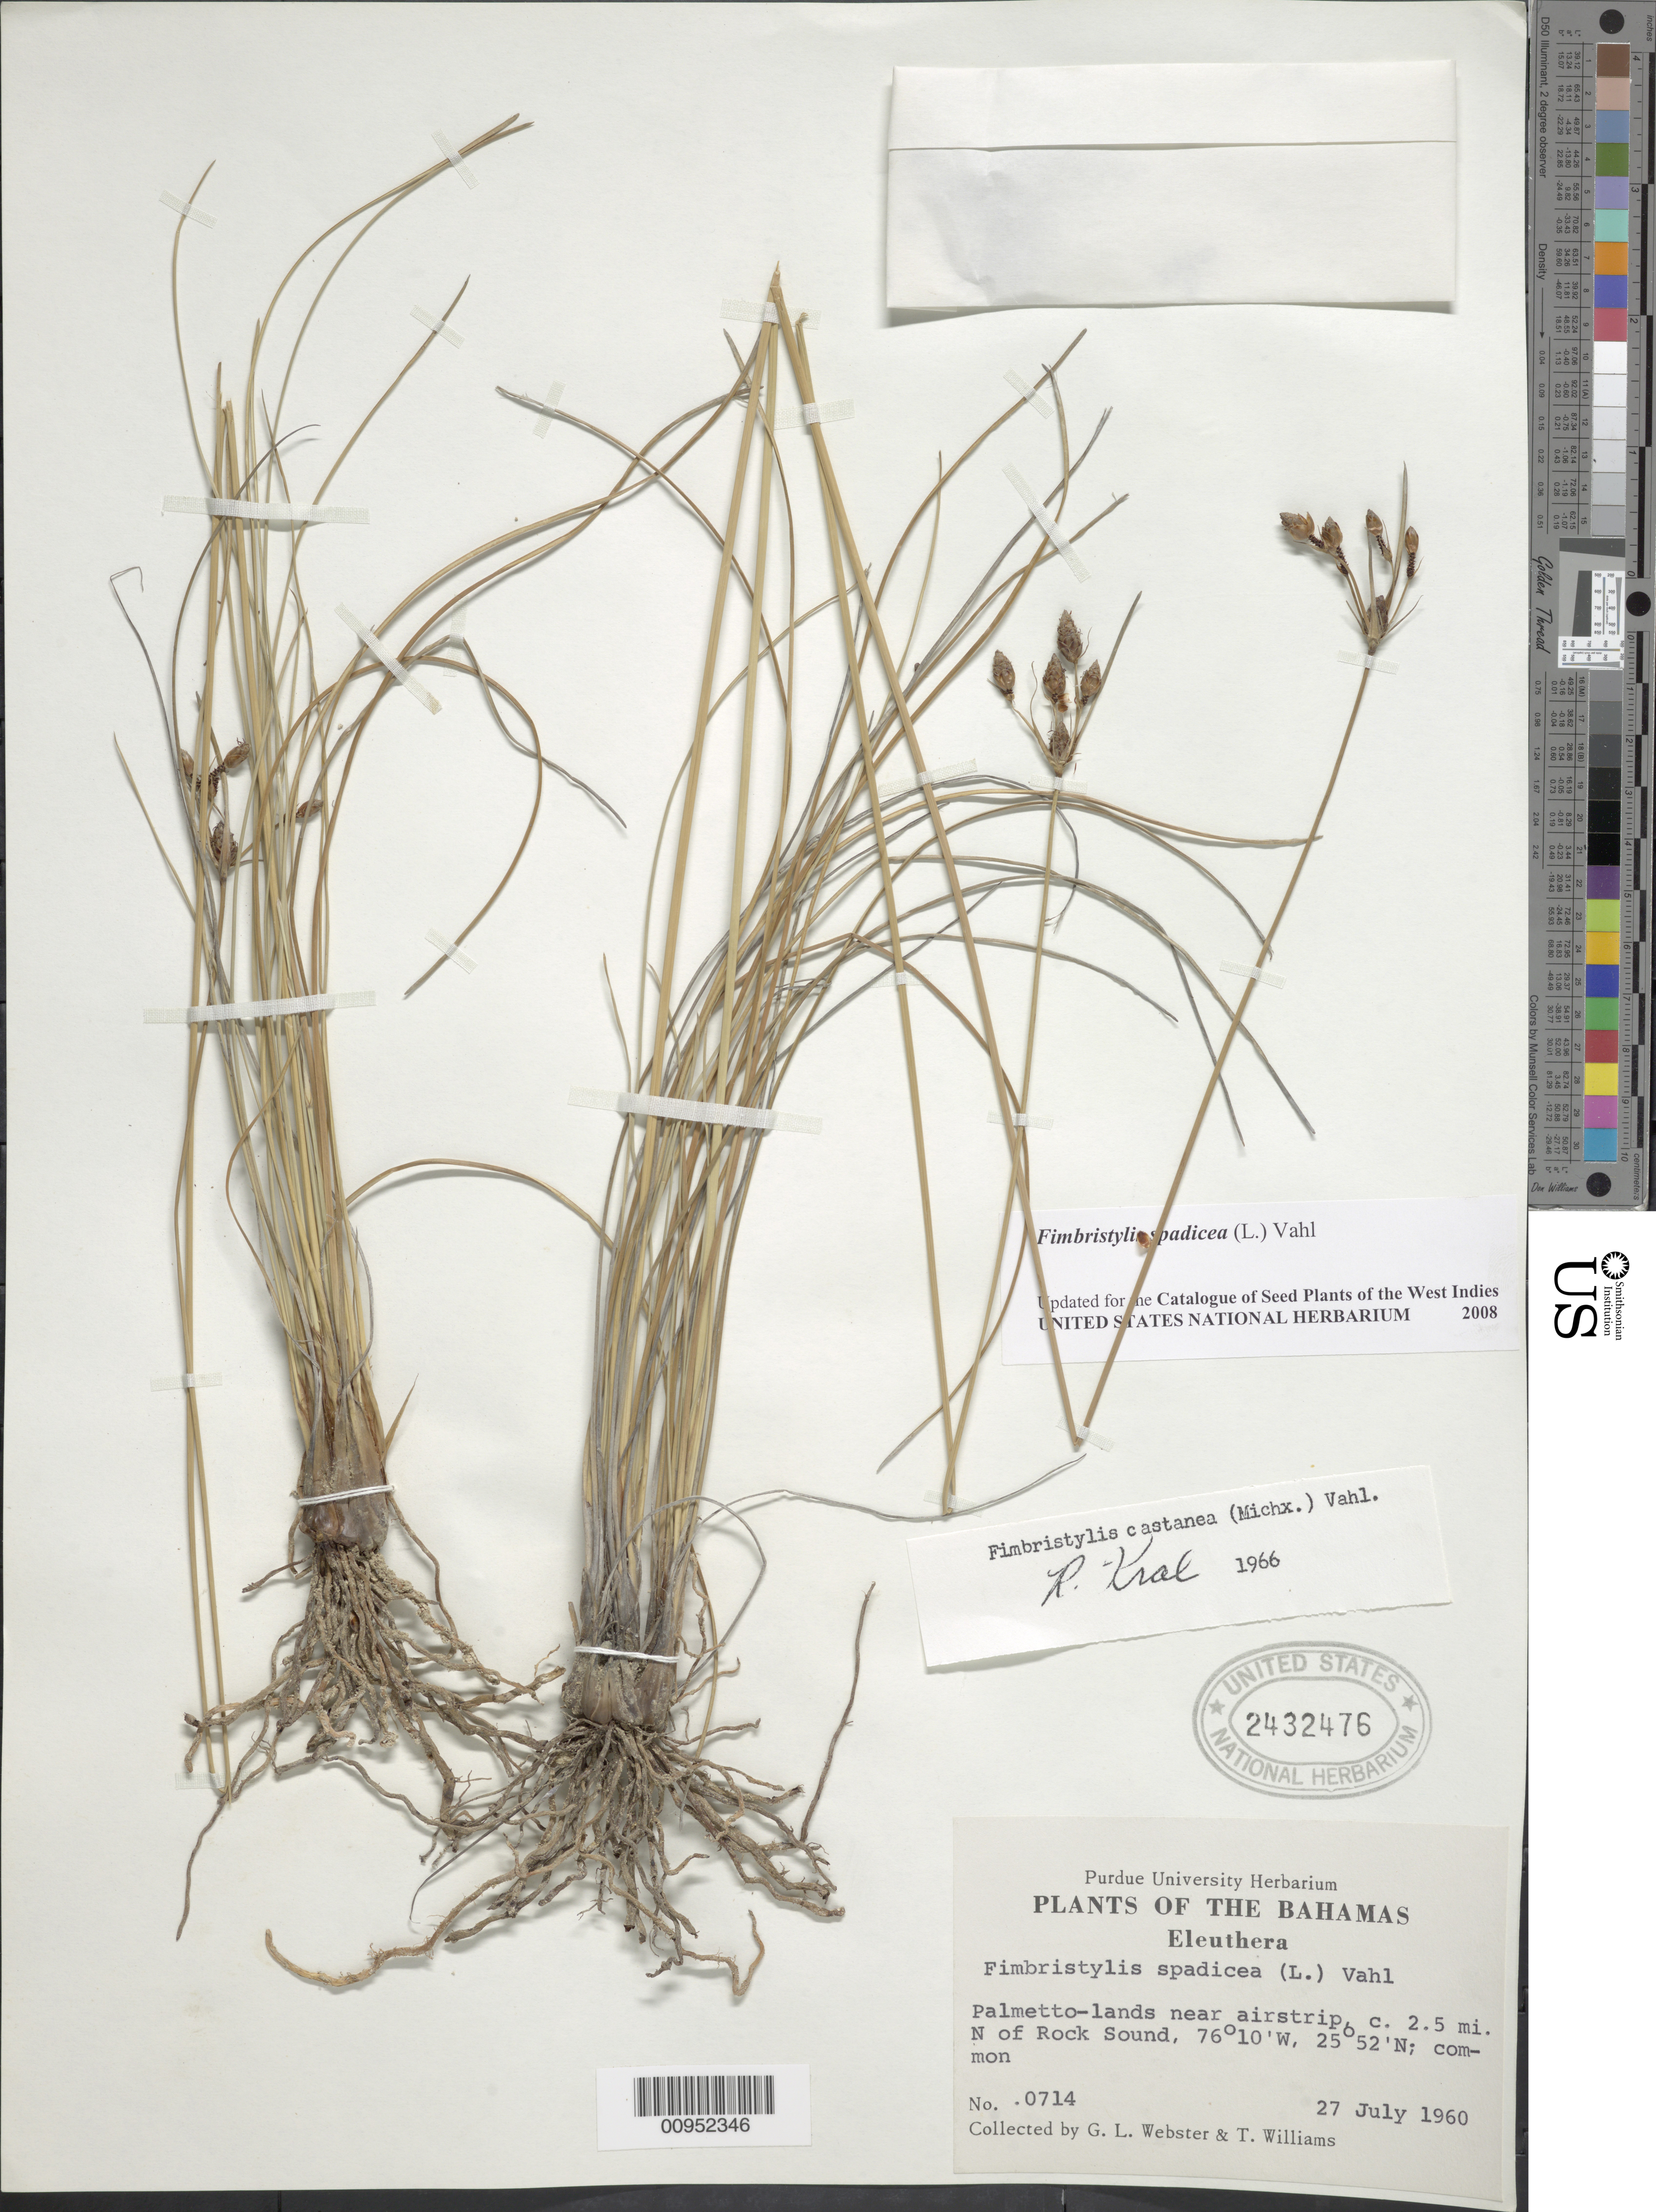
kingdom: Plantae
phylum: Tracheophyta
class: Liliopsida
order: Poales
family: Cyperaceae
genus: Fimbristylis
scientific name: Fimbristylis spadicea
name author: (L.) Vahl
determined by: Strong, M. T., (US), Smithsonian Institution - National Museum of Natural History (UNITED STATES)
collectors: G. L. Webster & T. Williams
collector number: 10714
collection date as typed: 27 Jul 1960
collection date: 1960-07-27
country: Bahamas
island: Eleuthera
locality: C. 2.5 miles N of Rock Sound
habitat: Palmetto-lands near airstrip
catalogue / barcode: US 2432476